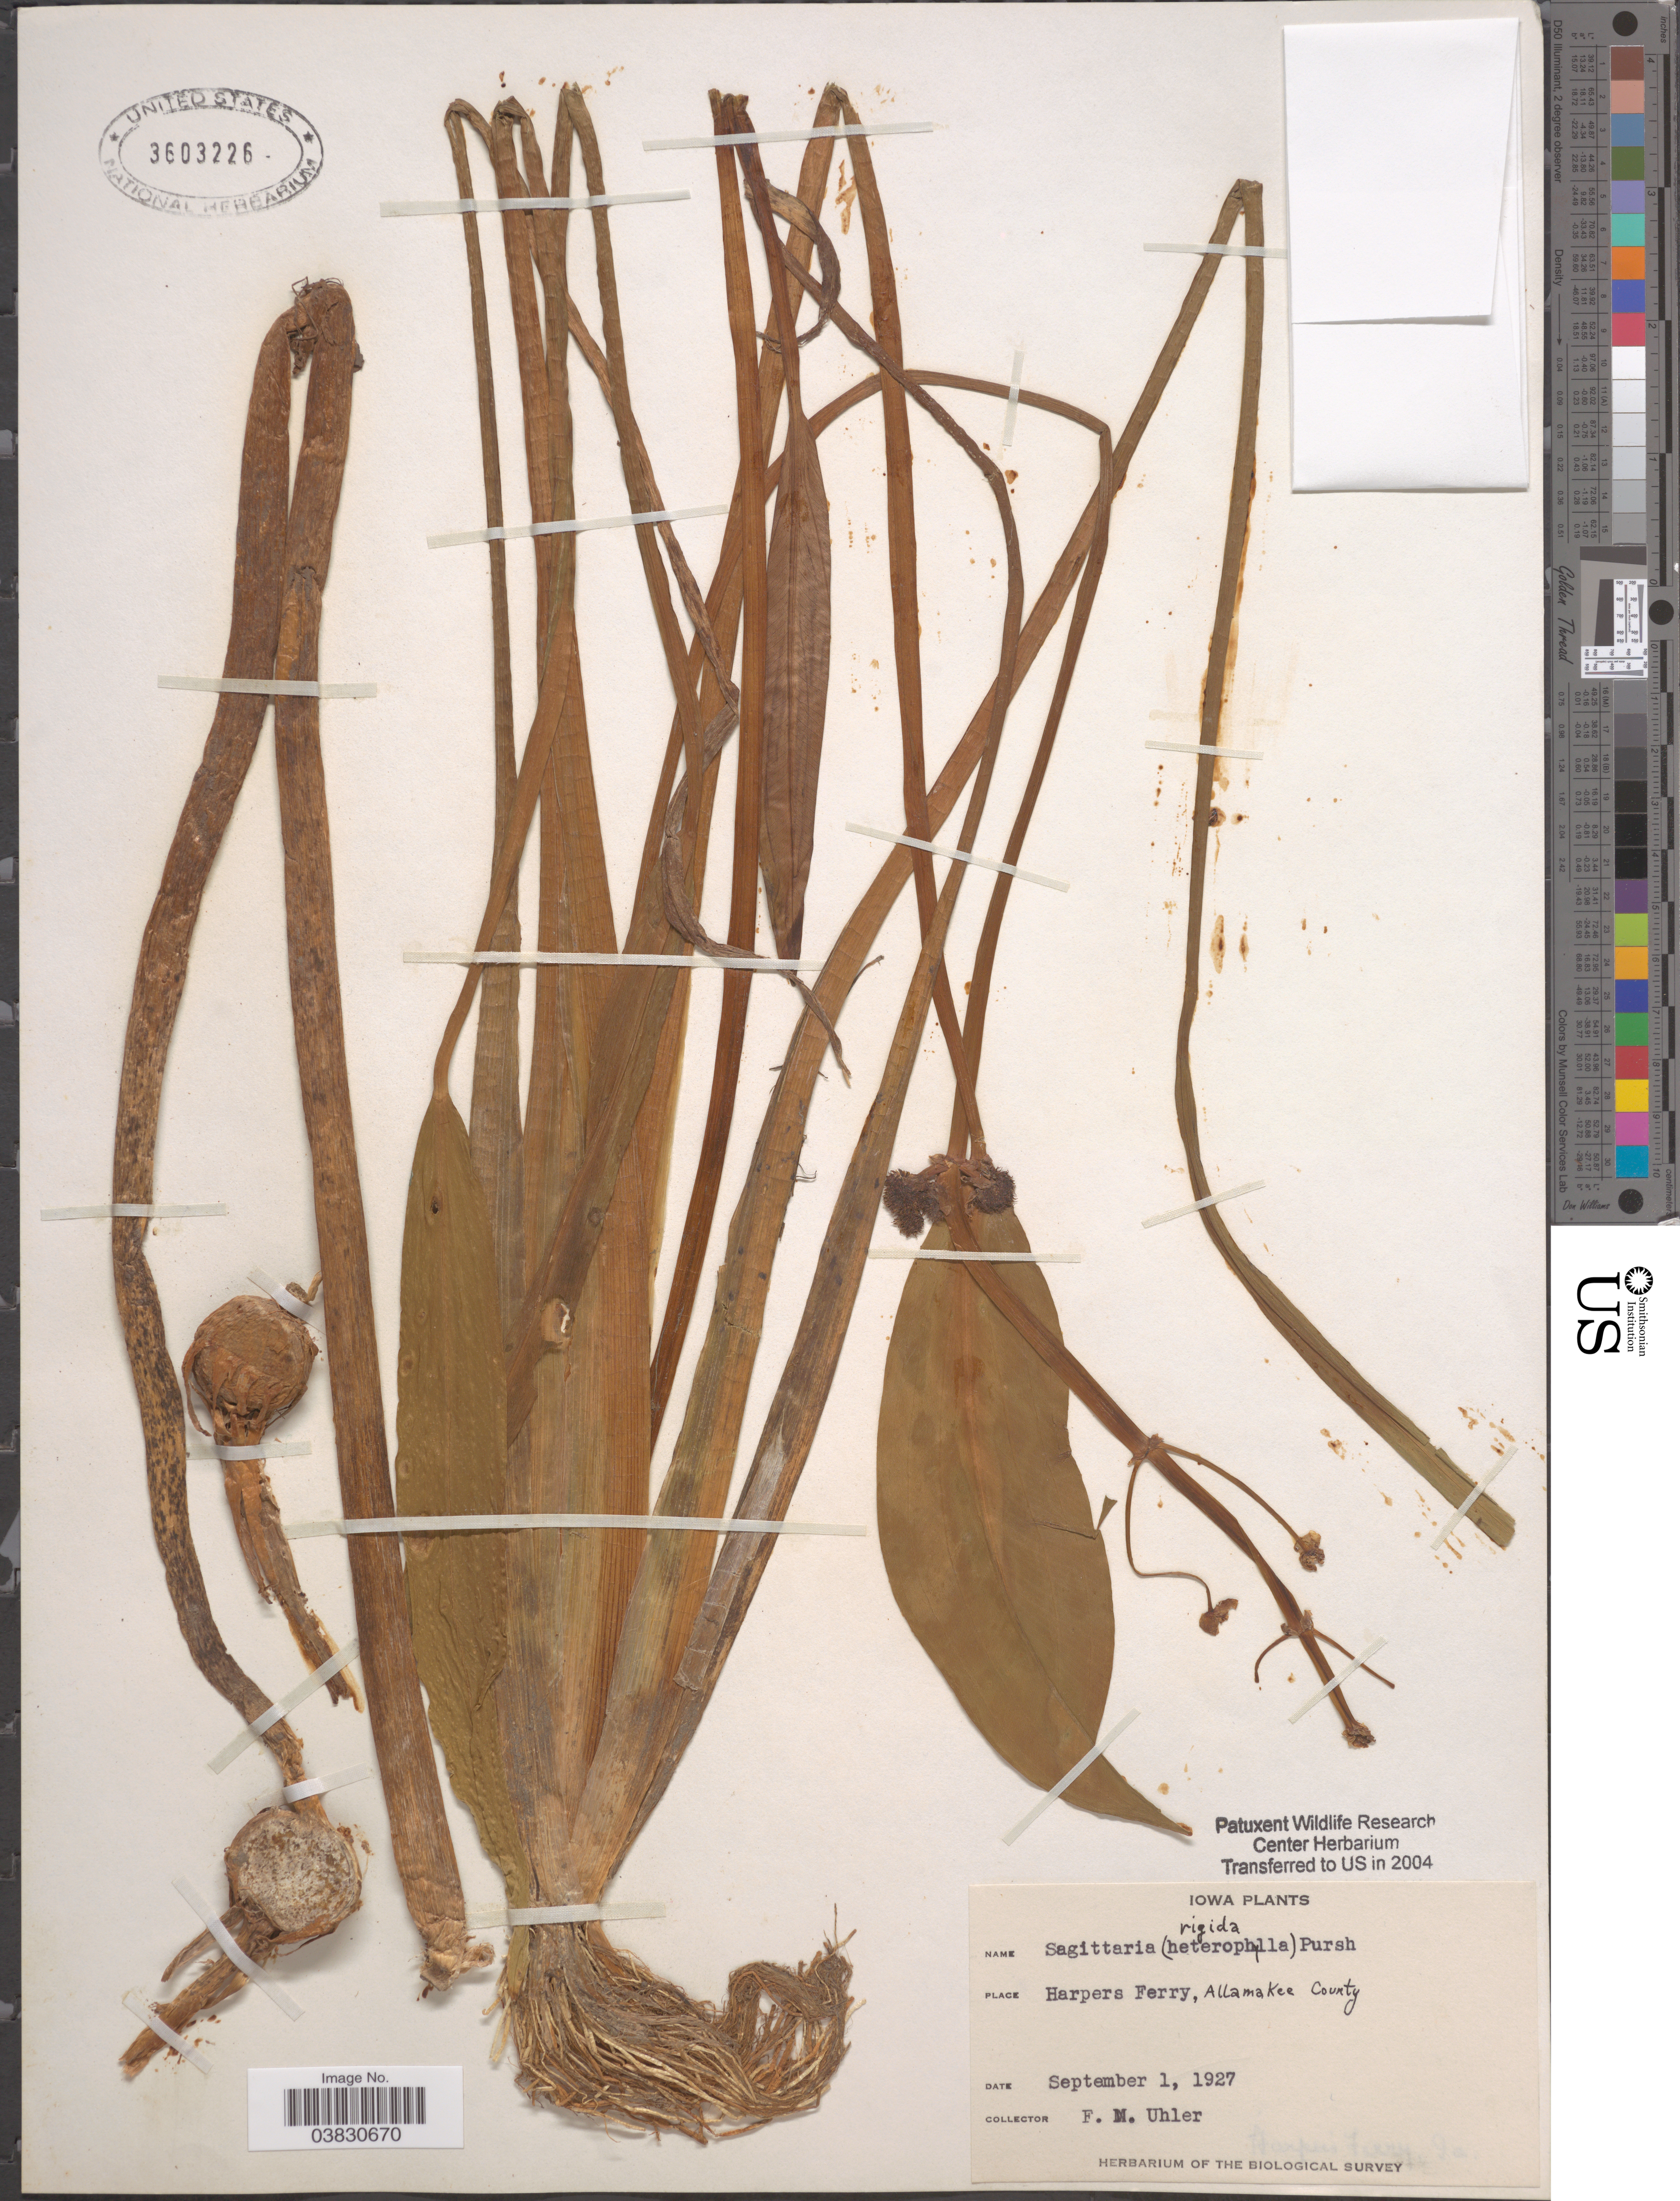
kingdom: Plantae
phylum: Tracheophyta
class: Liliopsida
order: Alismatales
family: Alismataceae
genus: Sagittaria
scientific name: Sagittaria rigida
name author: Pursh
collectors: F. M. Uhler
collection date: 1927-09-01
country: United States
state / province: Iowa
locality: Harpers Ferry, Allamakee County.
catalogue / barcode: US 3603226